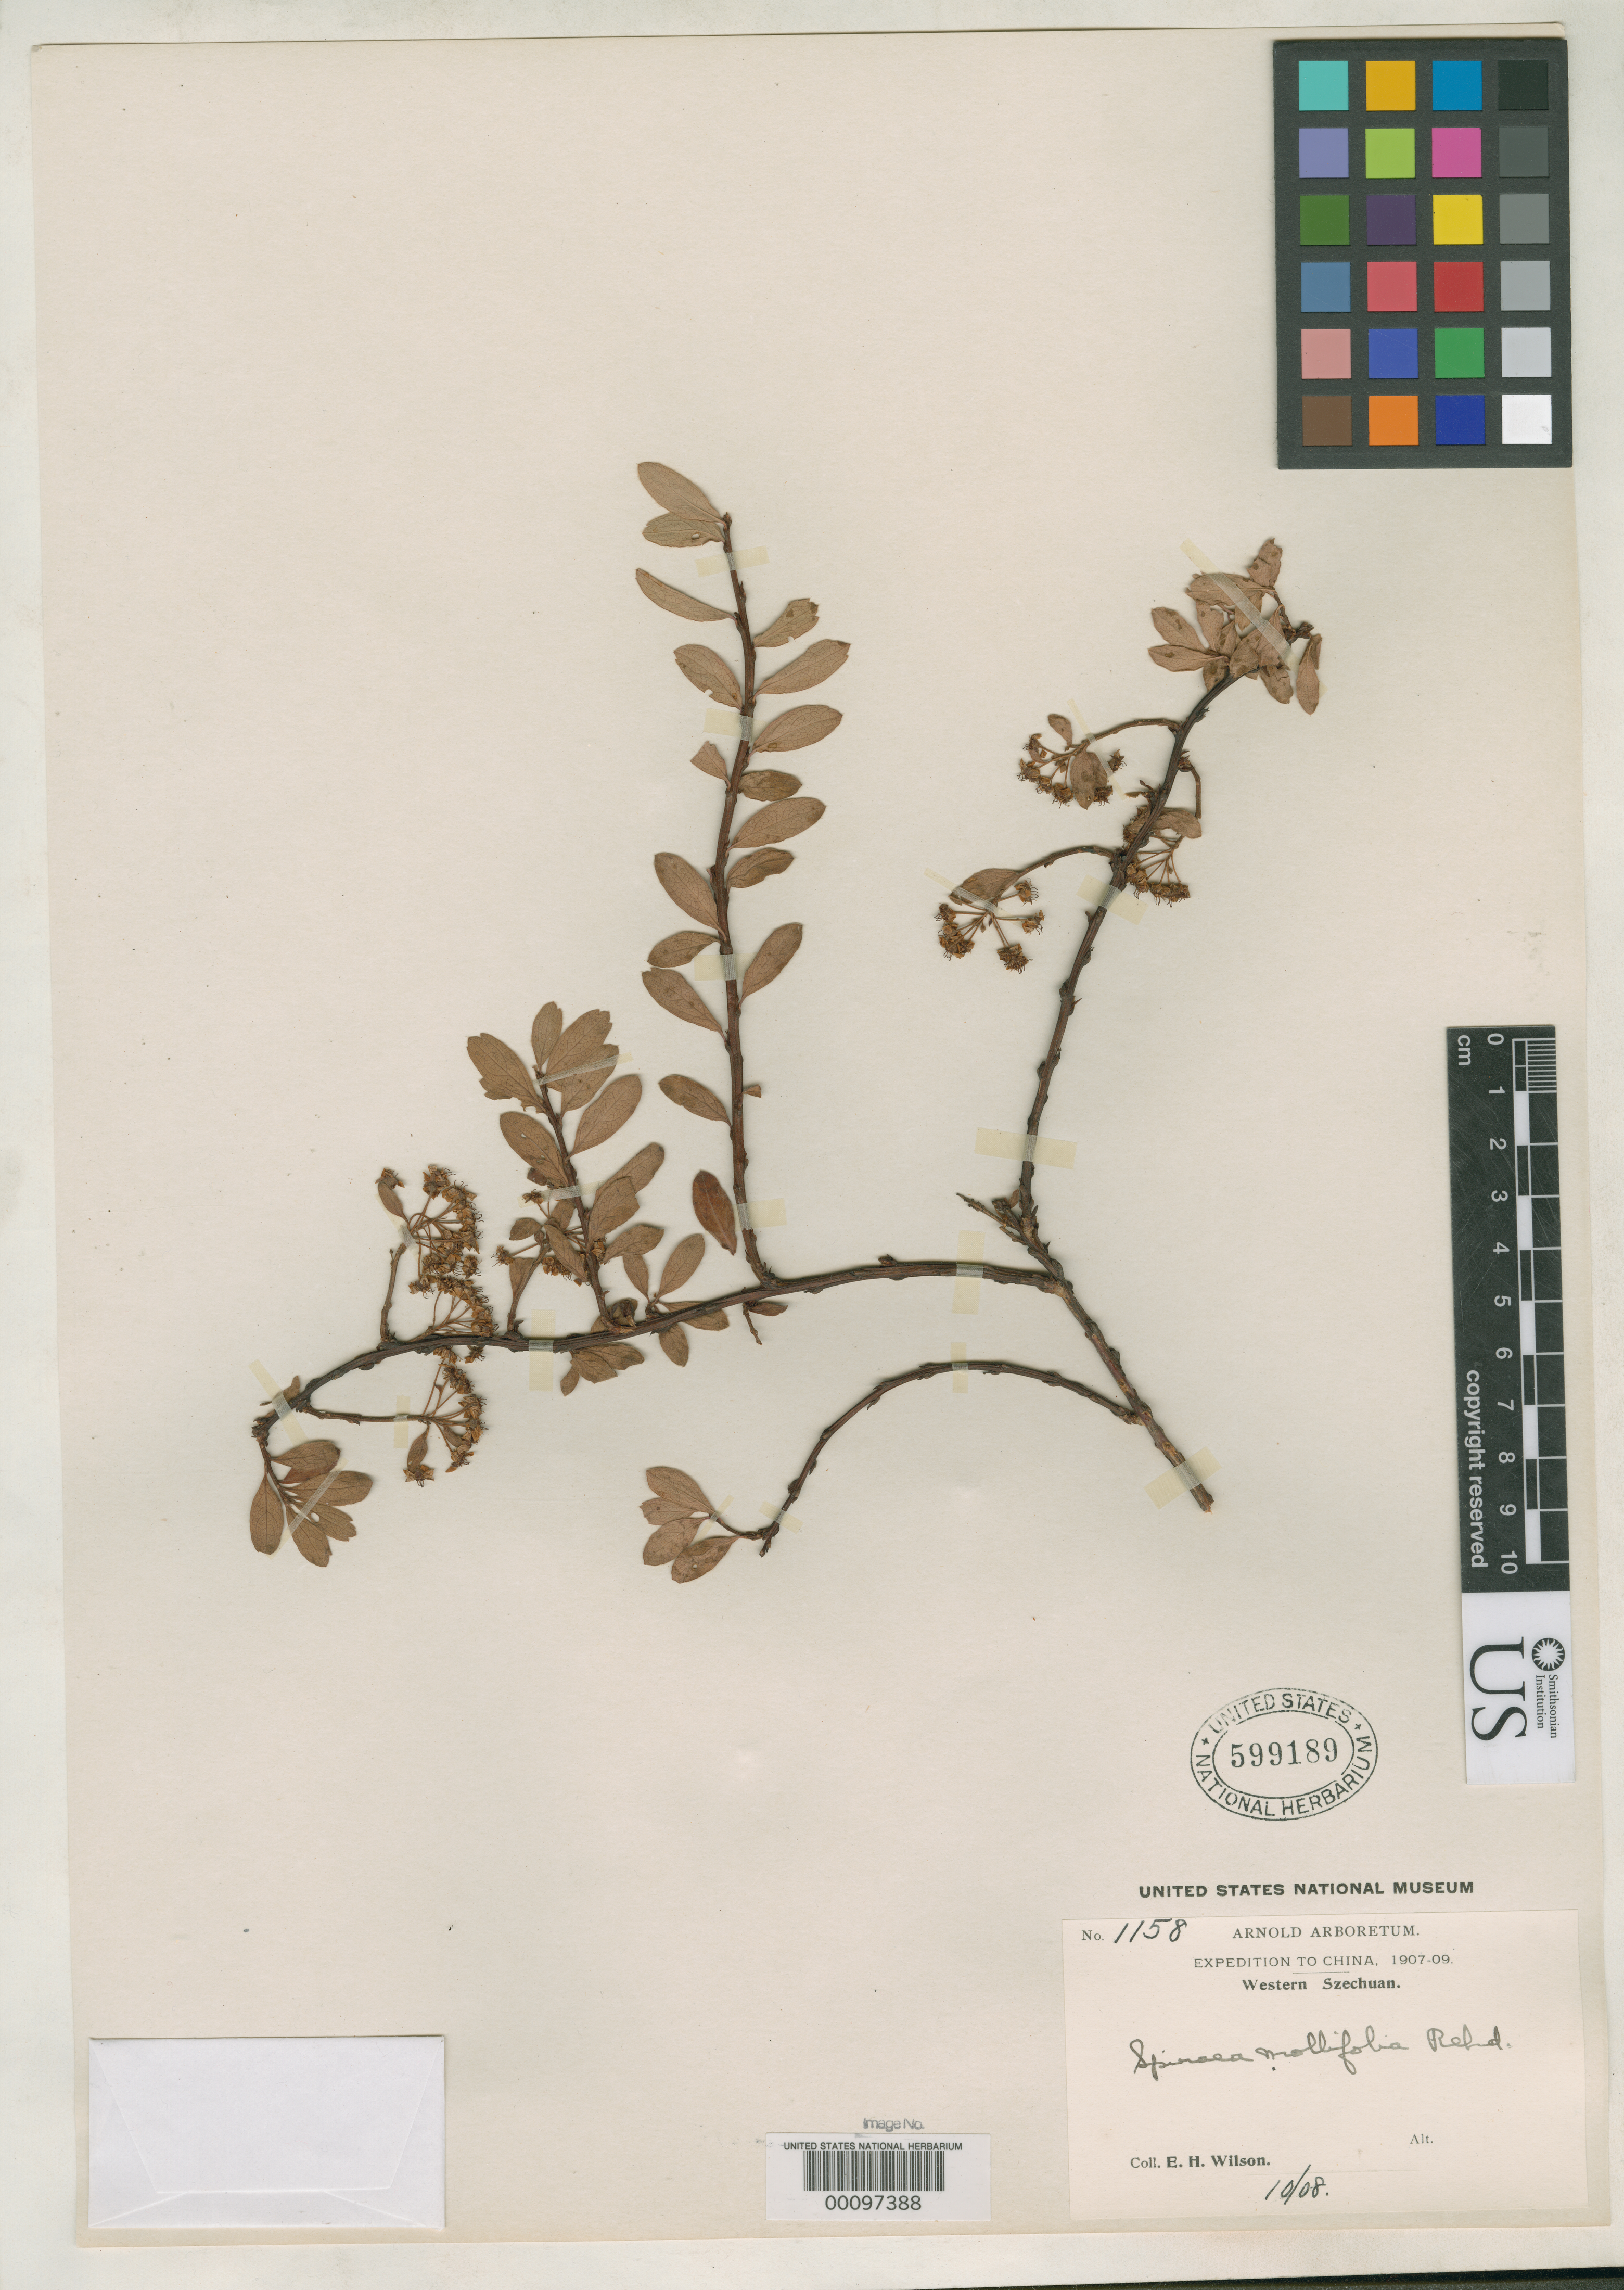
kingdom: Plantae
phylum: Tracheophyta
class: Magnoliopsida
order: Rosales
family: Rosaceae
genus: Spiraea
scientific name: Spiraea mollifolia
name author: Rehder in Sarg.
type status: Isotype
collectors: E. H. Wilson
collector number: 1158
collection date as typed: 06 Jul 1908 to -- Oct 1908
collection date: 1908-07-06/1908-10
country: China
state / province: Sichuan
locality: Northeast of Tachien-lu, ascent of Ta-p'ao-shan.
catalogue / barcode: US 599189